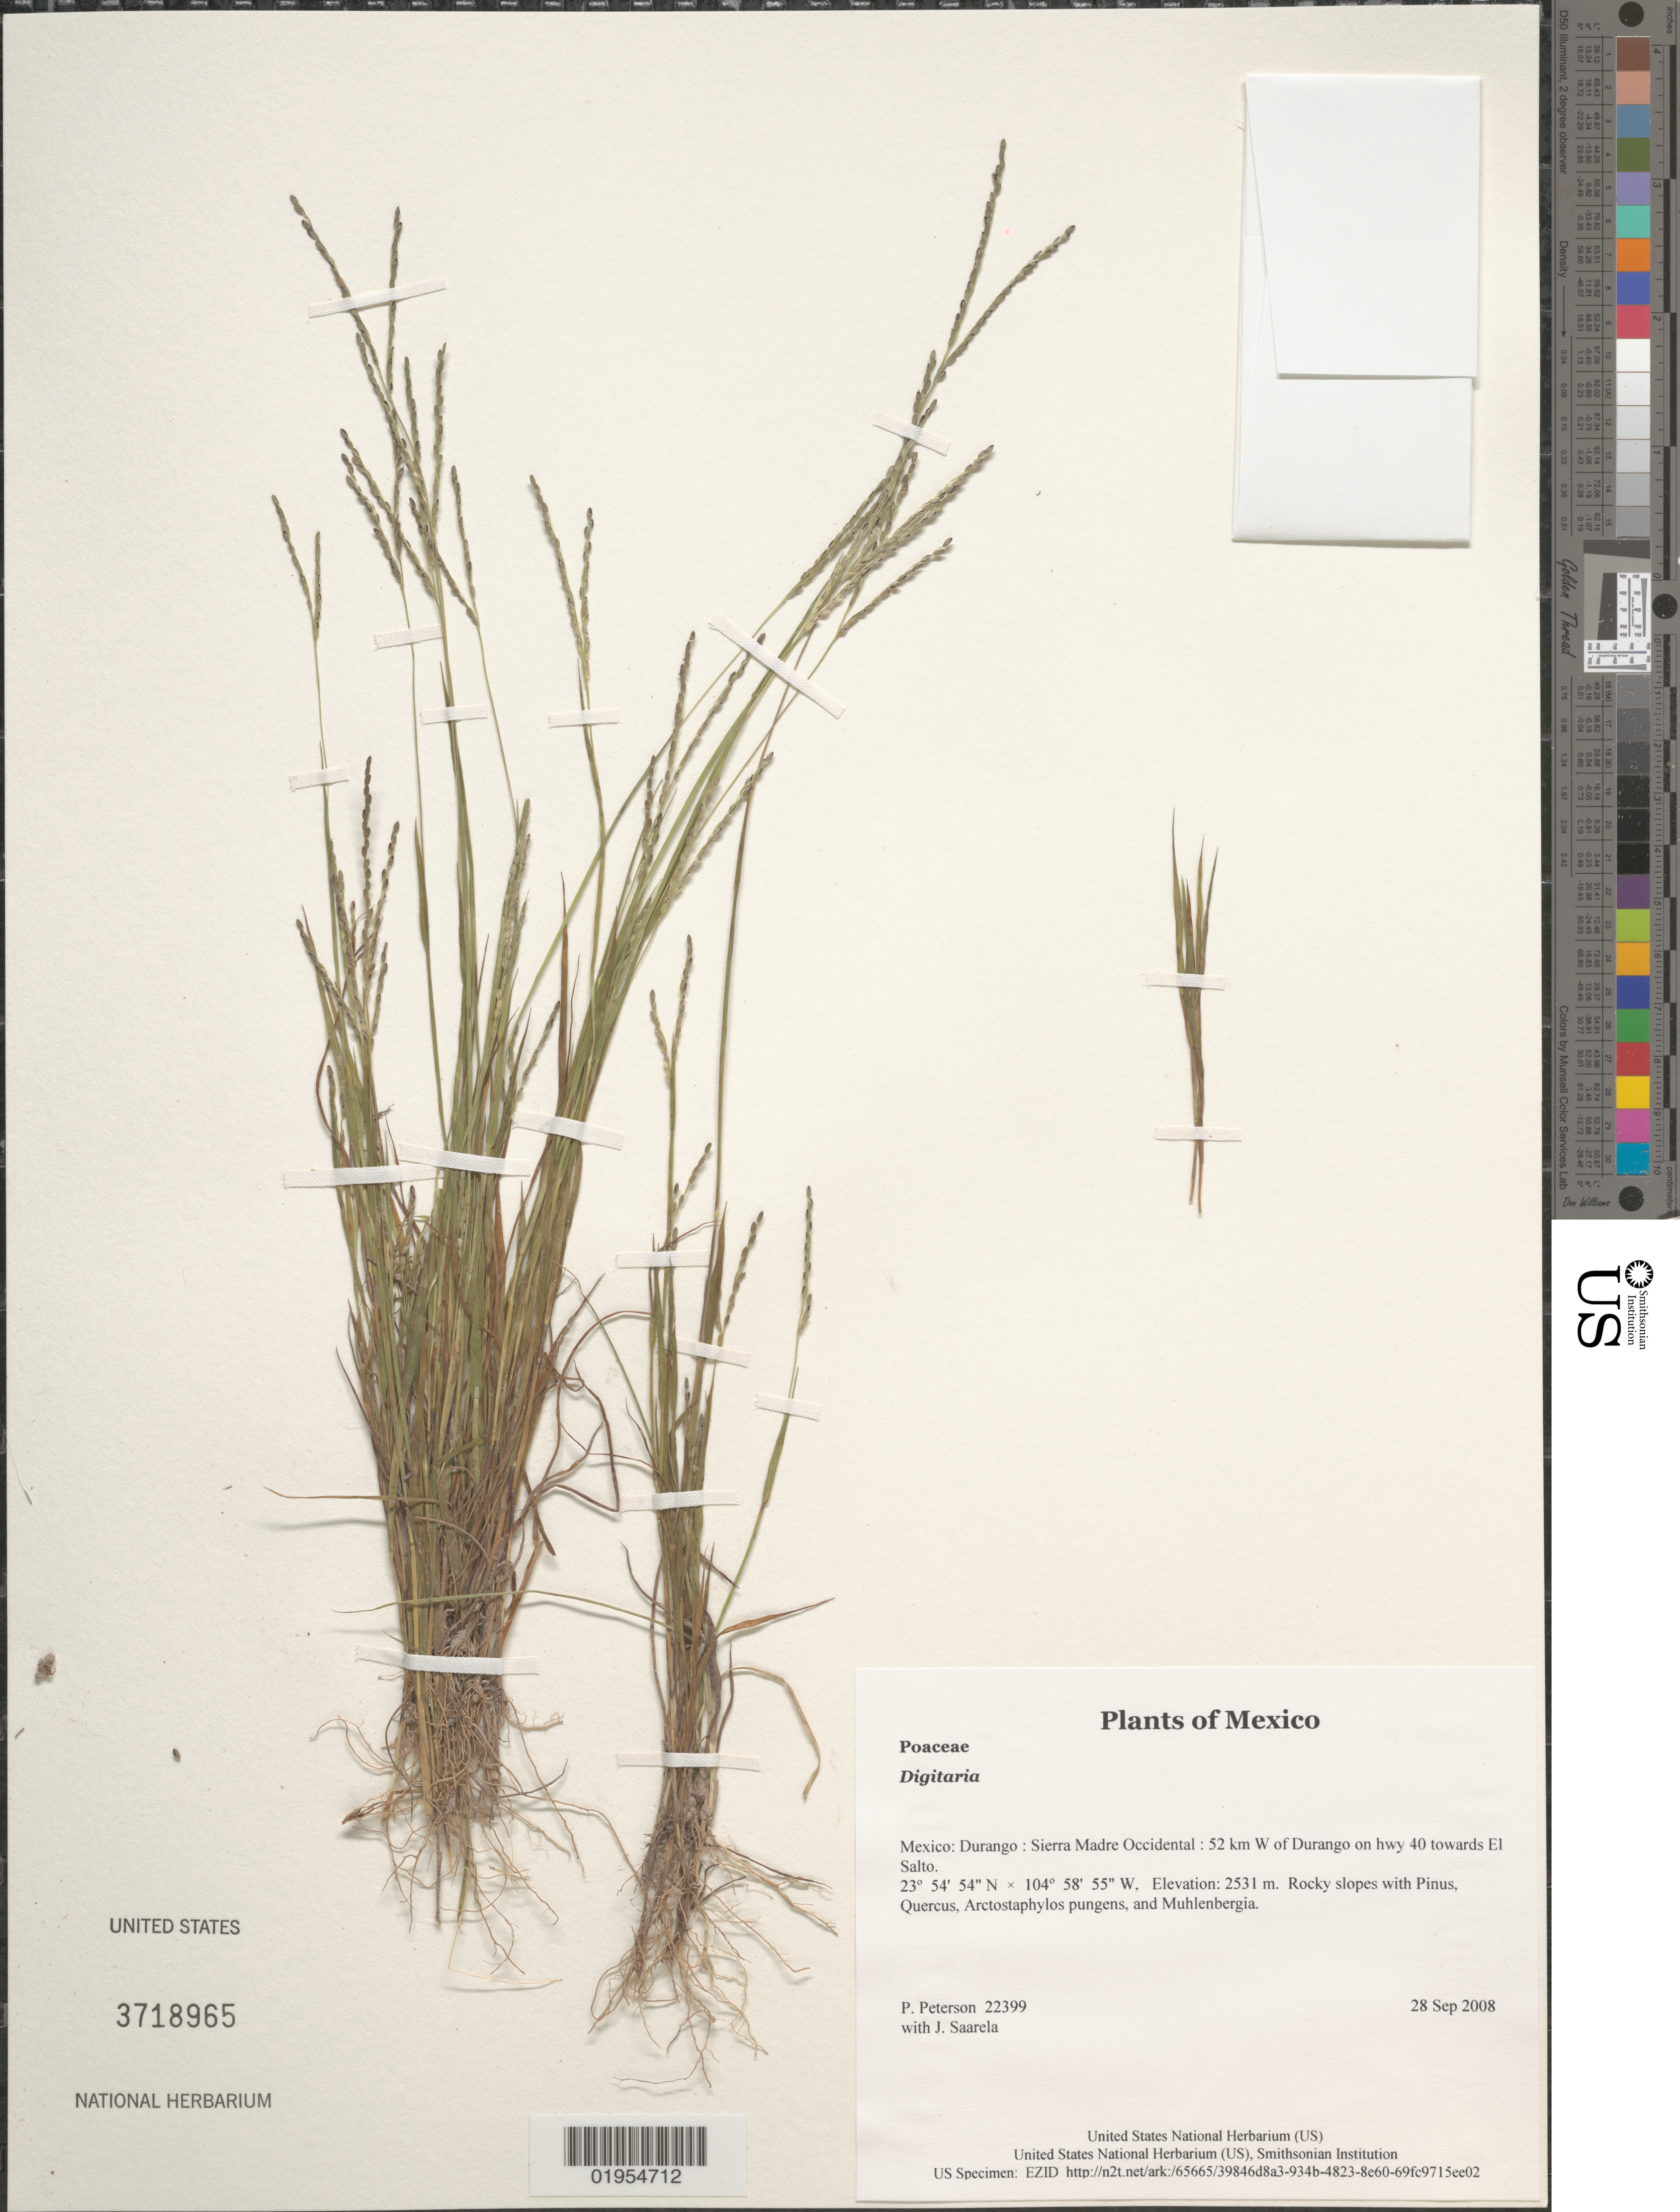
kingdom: Plantae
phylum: Tracheophyta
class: Liliopsida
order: Poales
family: Poaceae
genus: Digitaria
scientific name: Digitaria sp.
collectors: P. M. Peterson & J. Saarela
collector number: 22399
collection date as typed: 28 Sep 2008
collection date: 2008-09-28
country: Mexico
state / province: Durango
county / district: Sierra Madre Occidental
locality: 52 km W of Durango on hwy 40 towards El Salto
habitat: Rocky slopes with Pinus, Quercus, Arctostaphylos pungens, and Muhlenbergia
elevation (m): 2531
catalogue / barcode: US 3718965